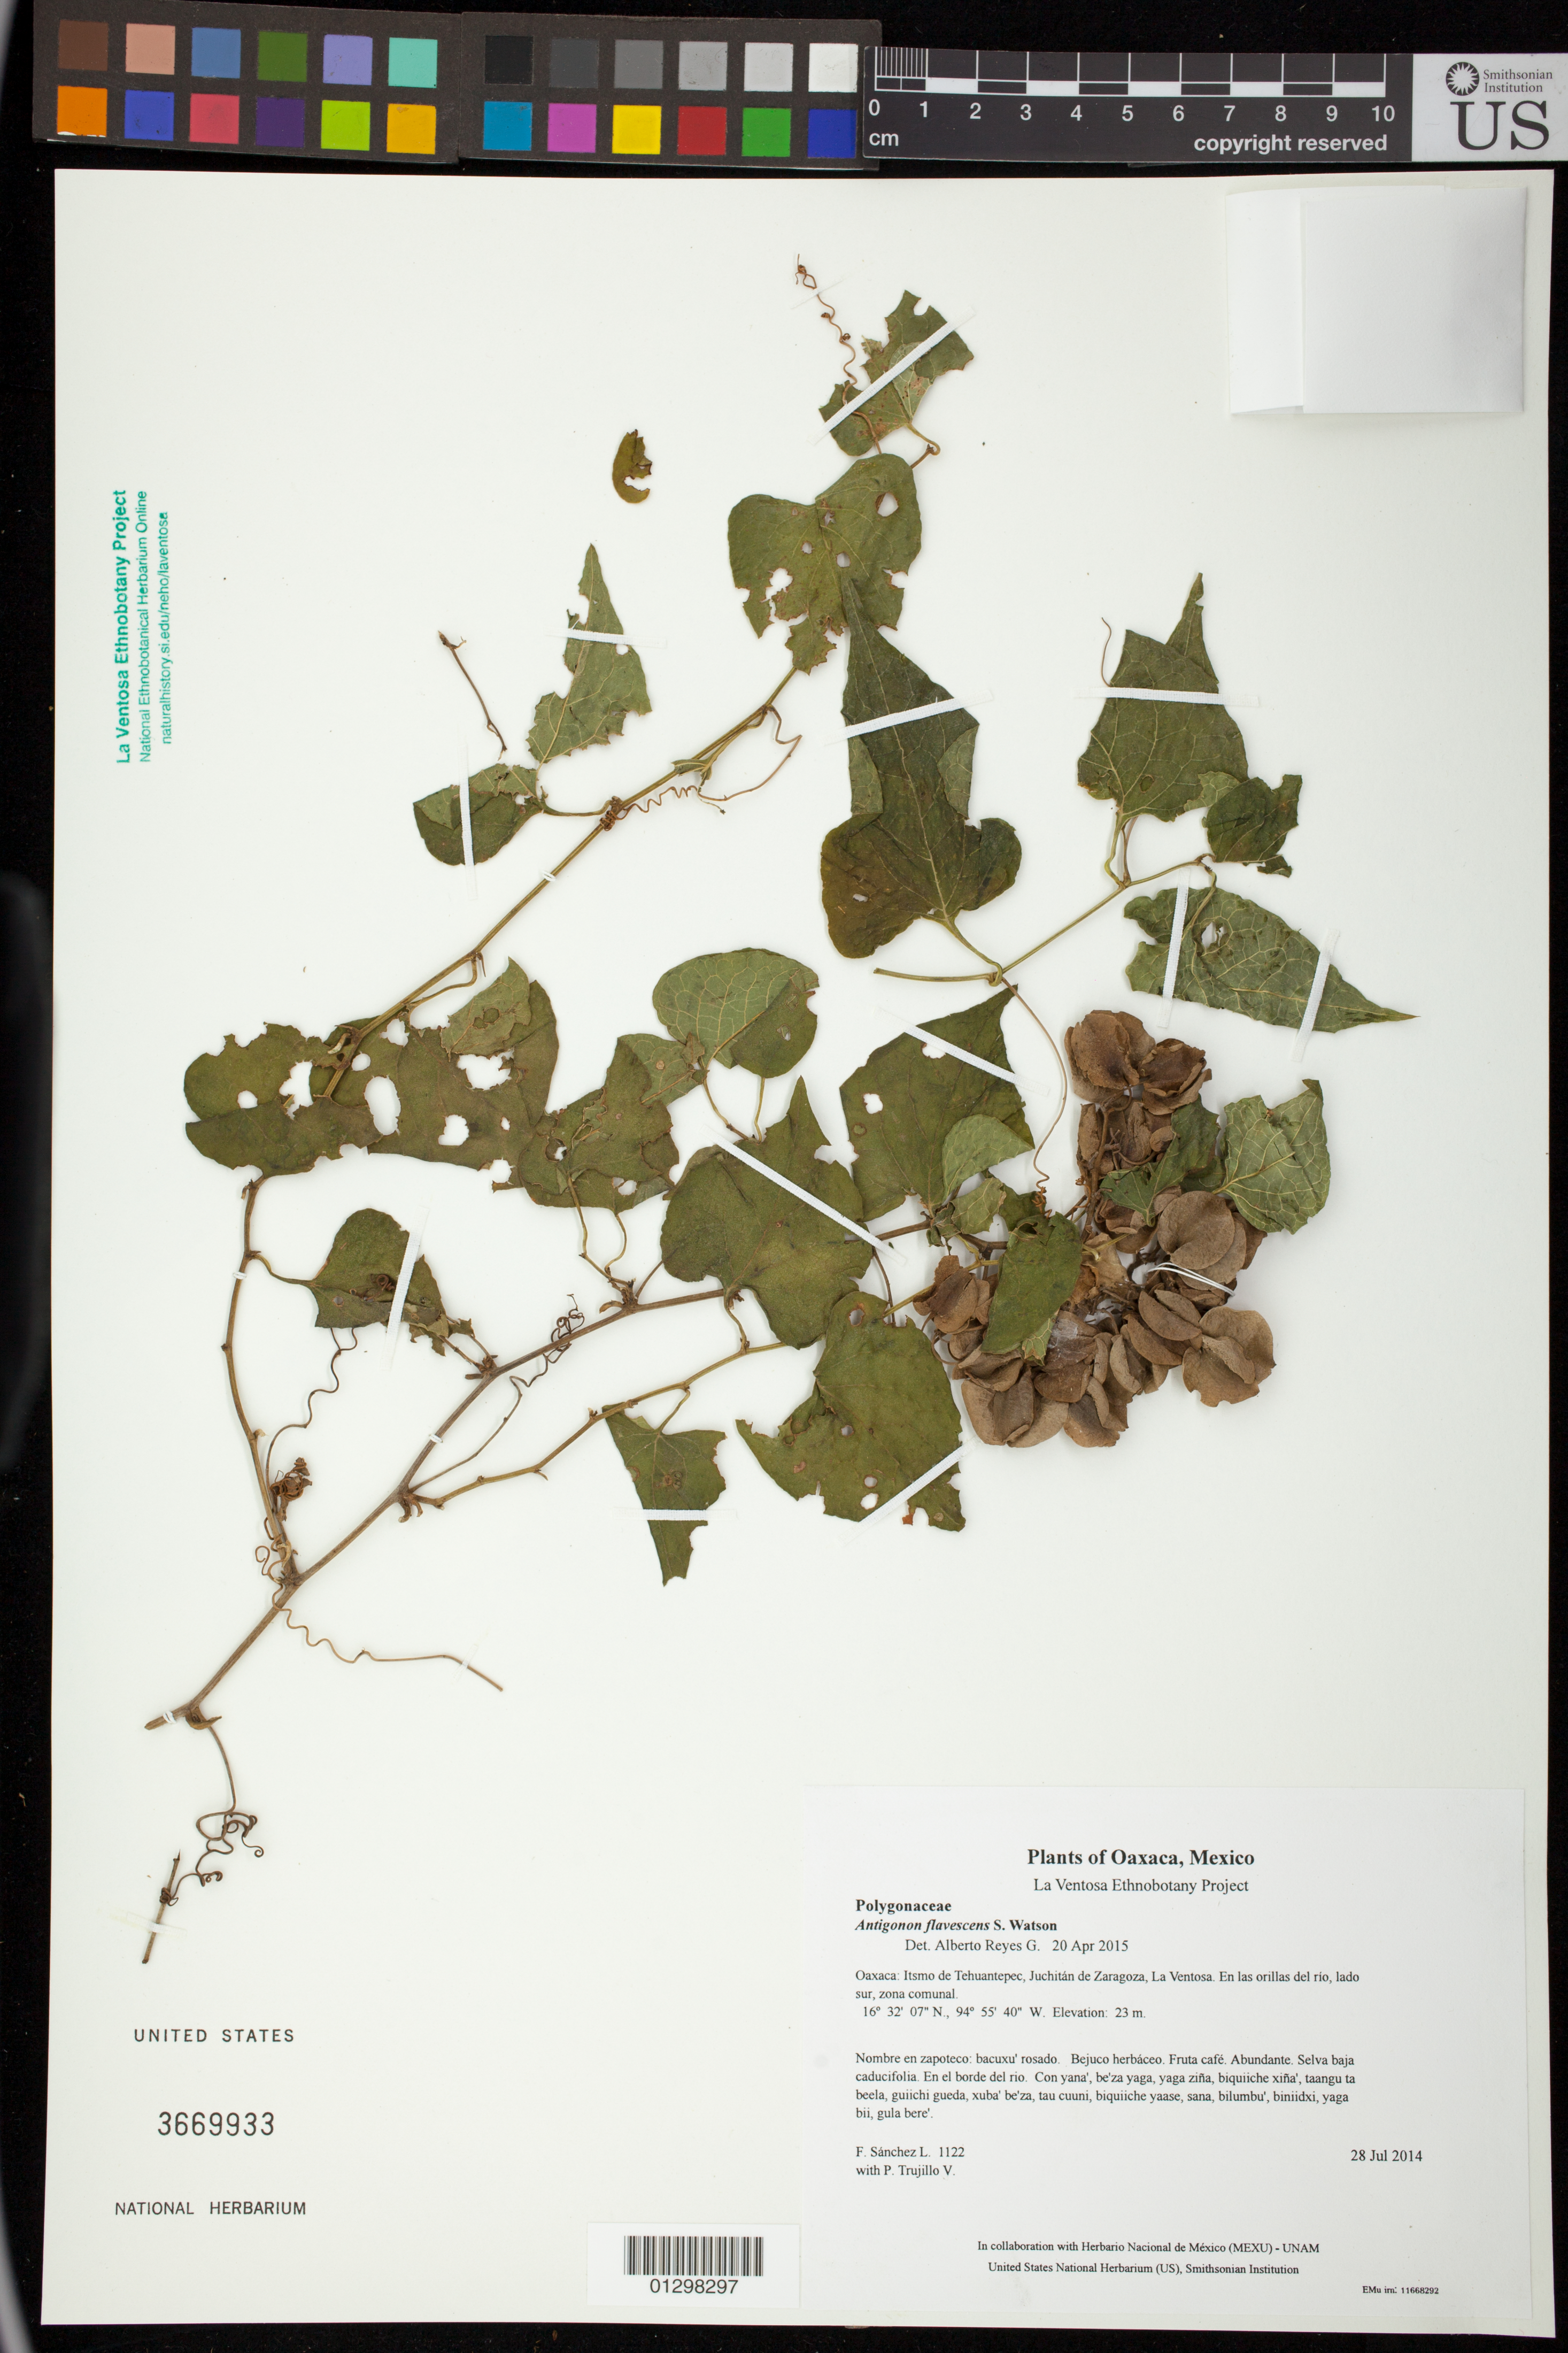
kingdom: Plantae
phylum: Tracheophyta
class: Magnoliopsida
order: Caryophyllales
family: Polygonaceae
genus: Antigonon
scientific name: Antigonon flavescens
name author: S. Watson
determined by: Reyes García, A.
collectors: F. Sánchez L. & P. Trujillo V.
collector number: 1122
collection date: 2014-07-28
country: Mexico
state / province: Oaxaca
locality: Itsmo de Tehuantepec, Juchitán de Zaragoza, La Ventosa. En las orillas del río, lado sur, zona comunal.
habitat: Selva baja caducifolia. En el borde del rio.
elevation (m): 23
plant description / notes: JEBOT, MEXU, SERO, US; Luba'. Cuaananaxhi namuu. Stale.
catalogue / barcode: US 3669933